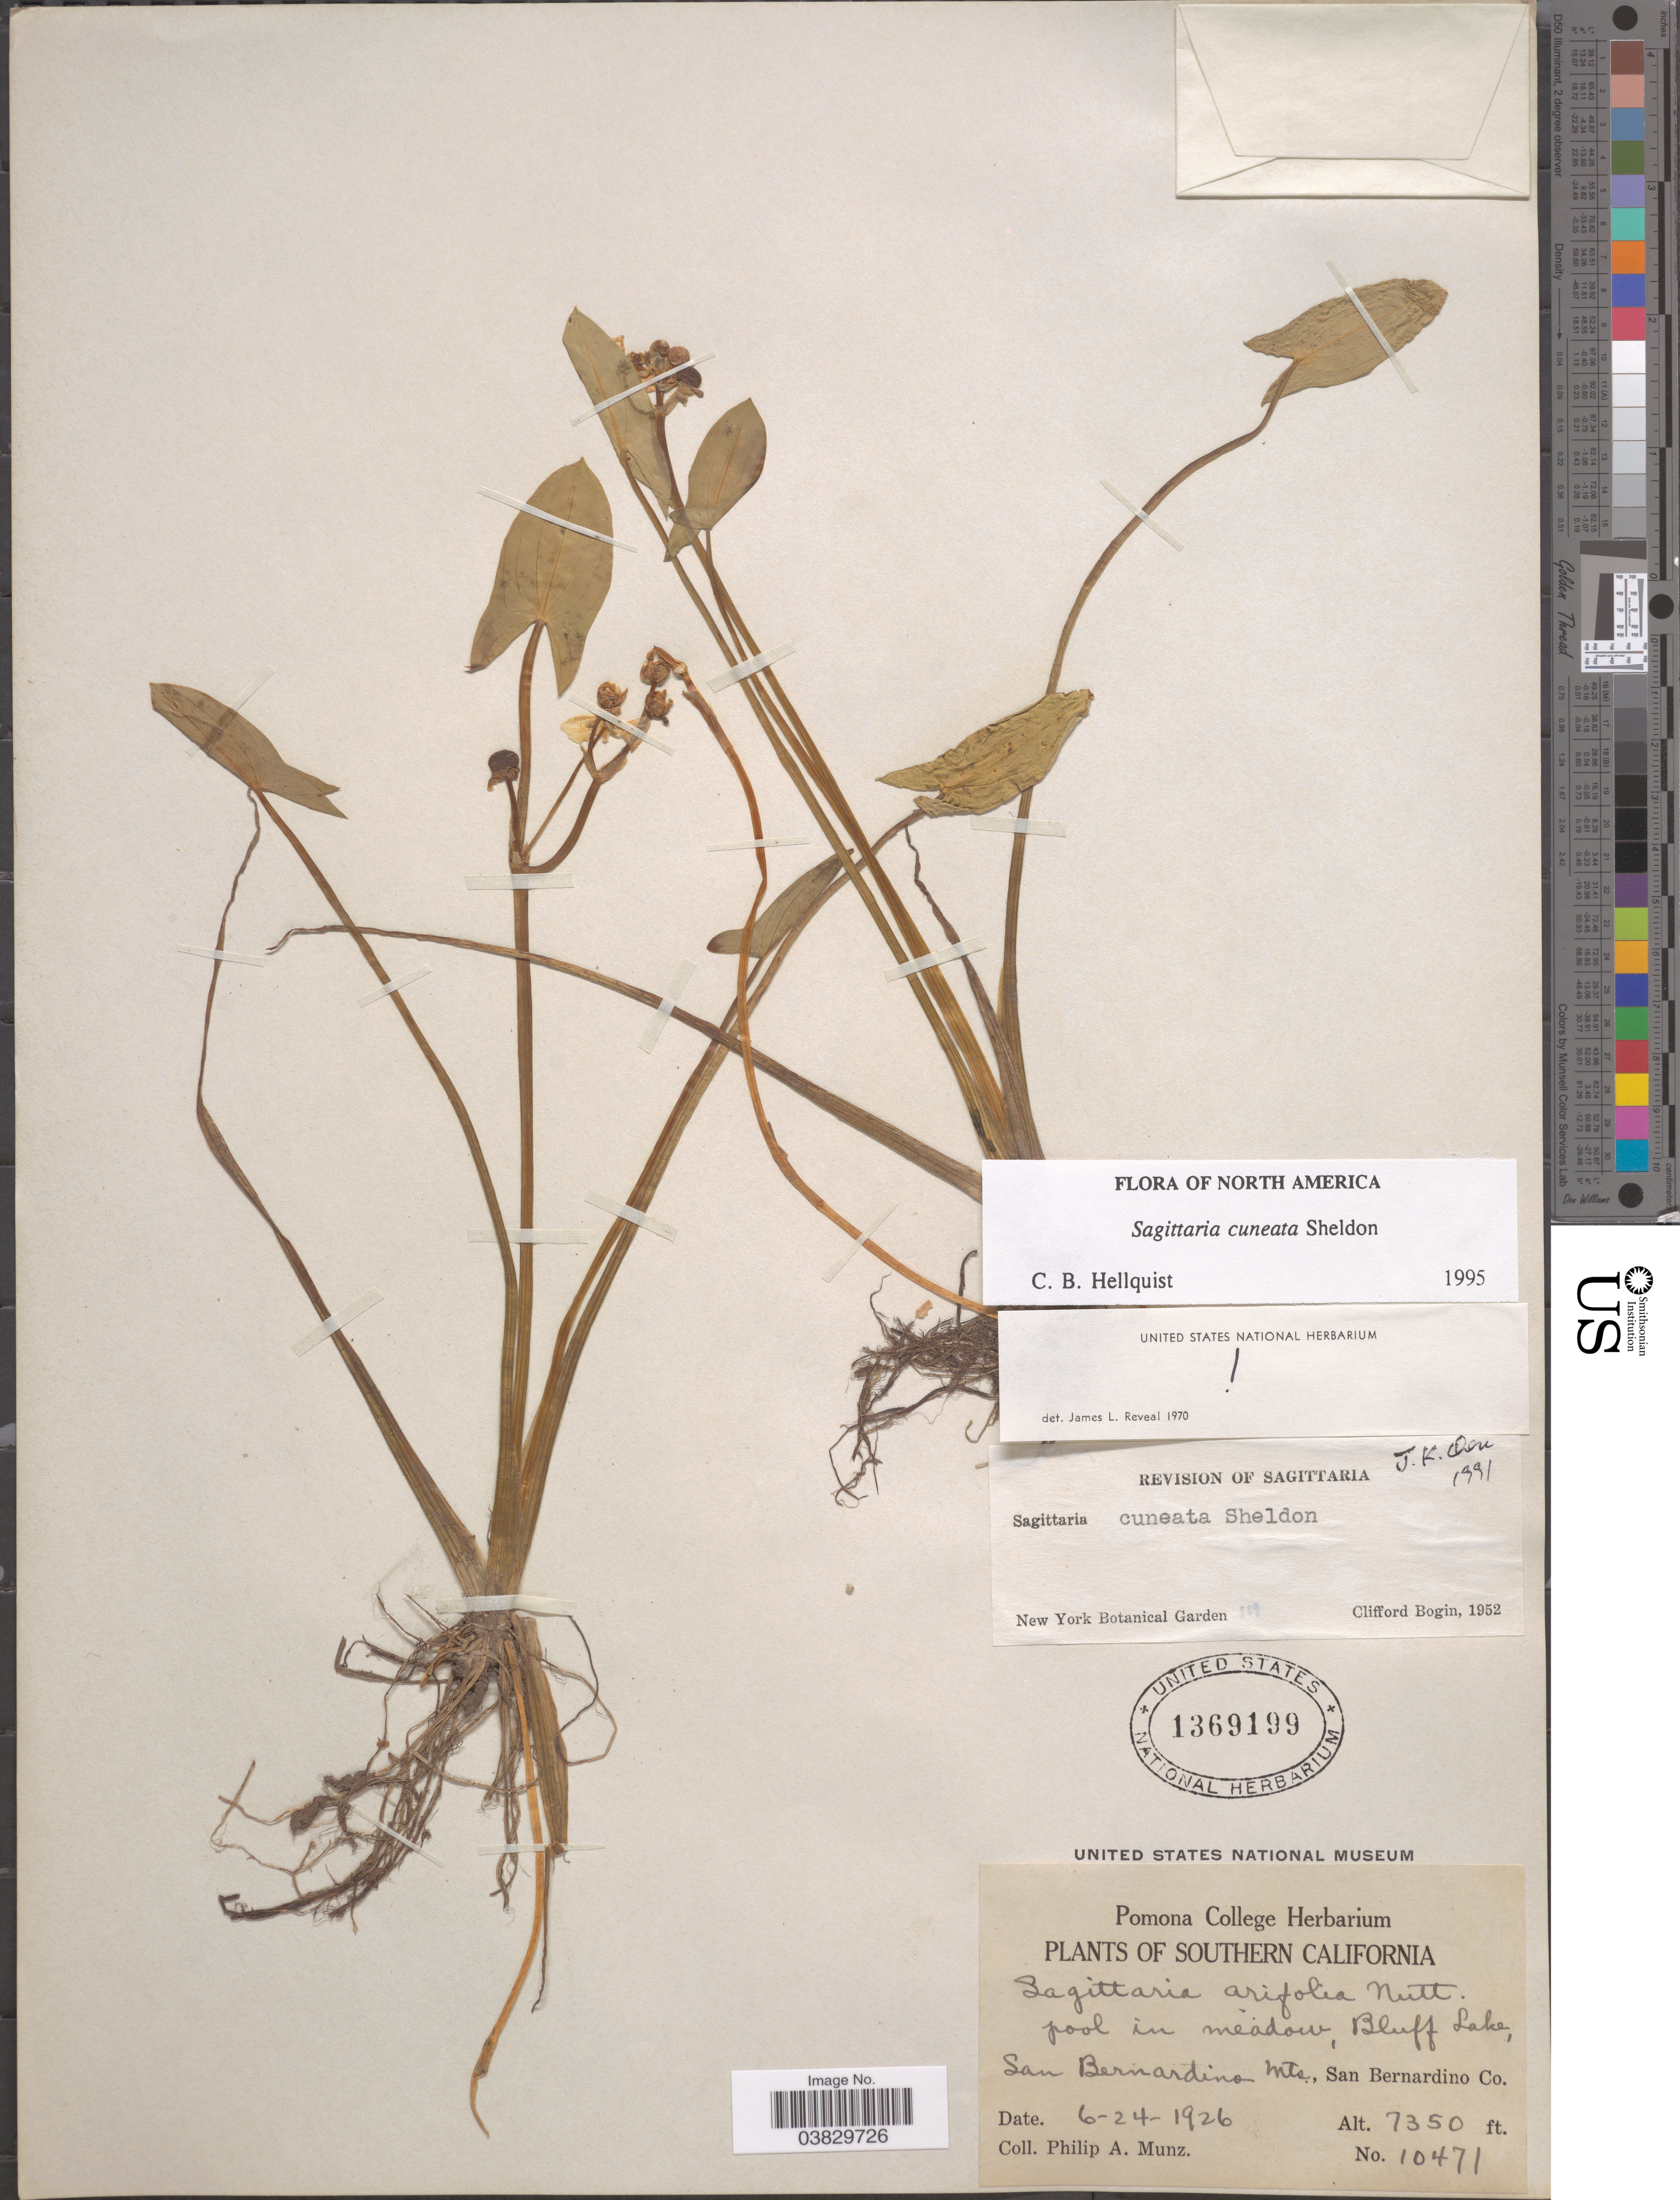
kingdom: Plantae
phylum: Tracheophyta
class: Liliopsida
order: Alismatales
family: Alismataceae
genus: Sagittaria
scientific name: Sagittaria cuneata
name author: E. Sheld.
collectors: P. A. Munz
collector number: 10471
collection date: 1926-06-24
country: United States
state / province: California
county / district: San Bernardino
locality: Southern California. pool in meadow, Bluff Lake, San Bernardino Mts., San Bernardino Co.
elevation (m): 2240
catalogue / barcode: US 1369199